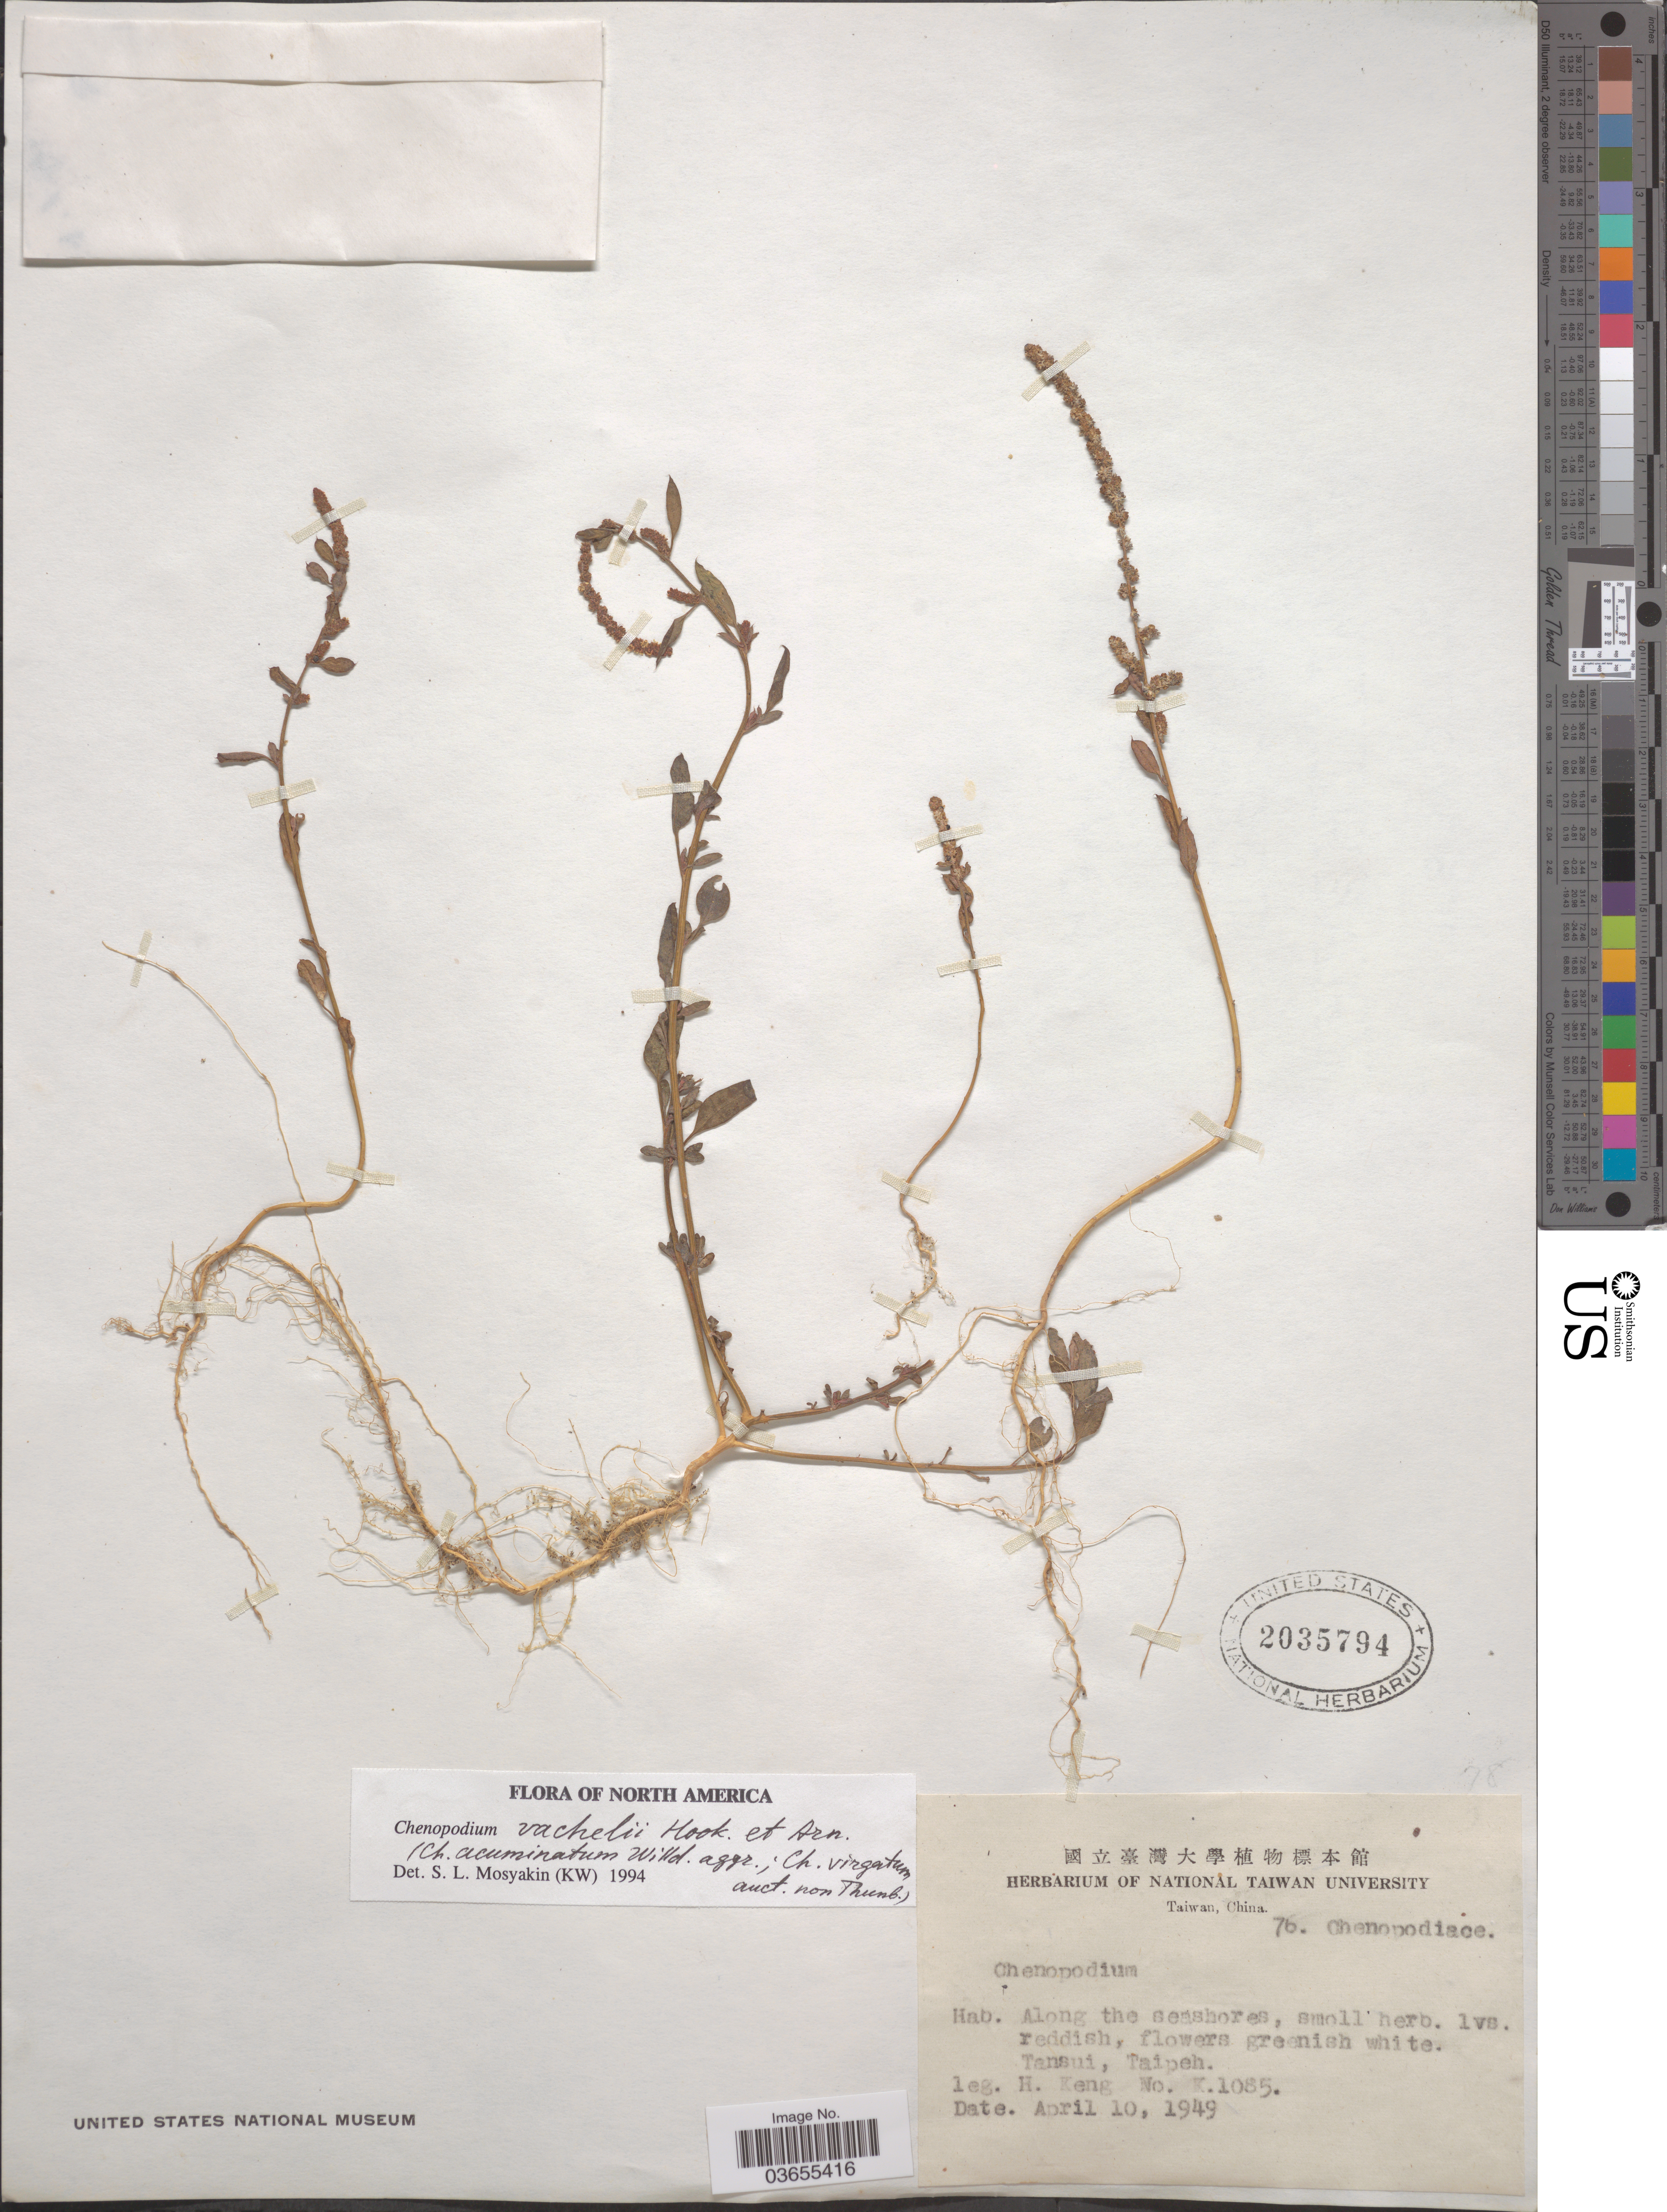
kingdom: Plantae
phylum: Tracheophyta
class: Magnoliopsida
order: Caryophyllales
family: Amaranthaceae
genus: Chenopodium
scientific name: Chenopodium vachelii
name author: Hook. & Arn.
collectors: H. Keng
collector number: K1085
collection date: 1949-04-10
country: Taiwan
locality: Tansui, Taipeh.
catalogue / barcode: US 2035794